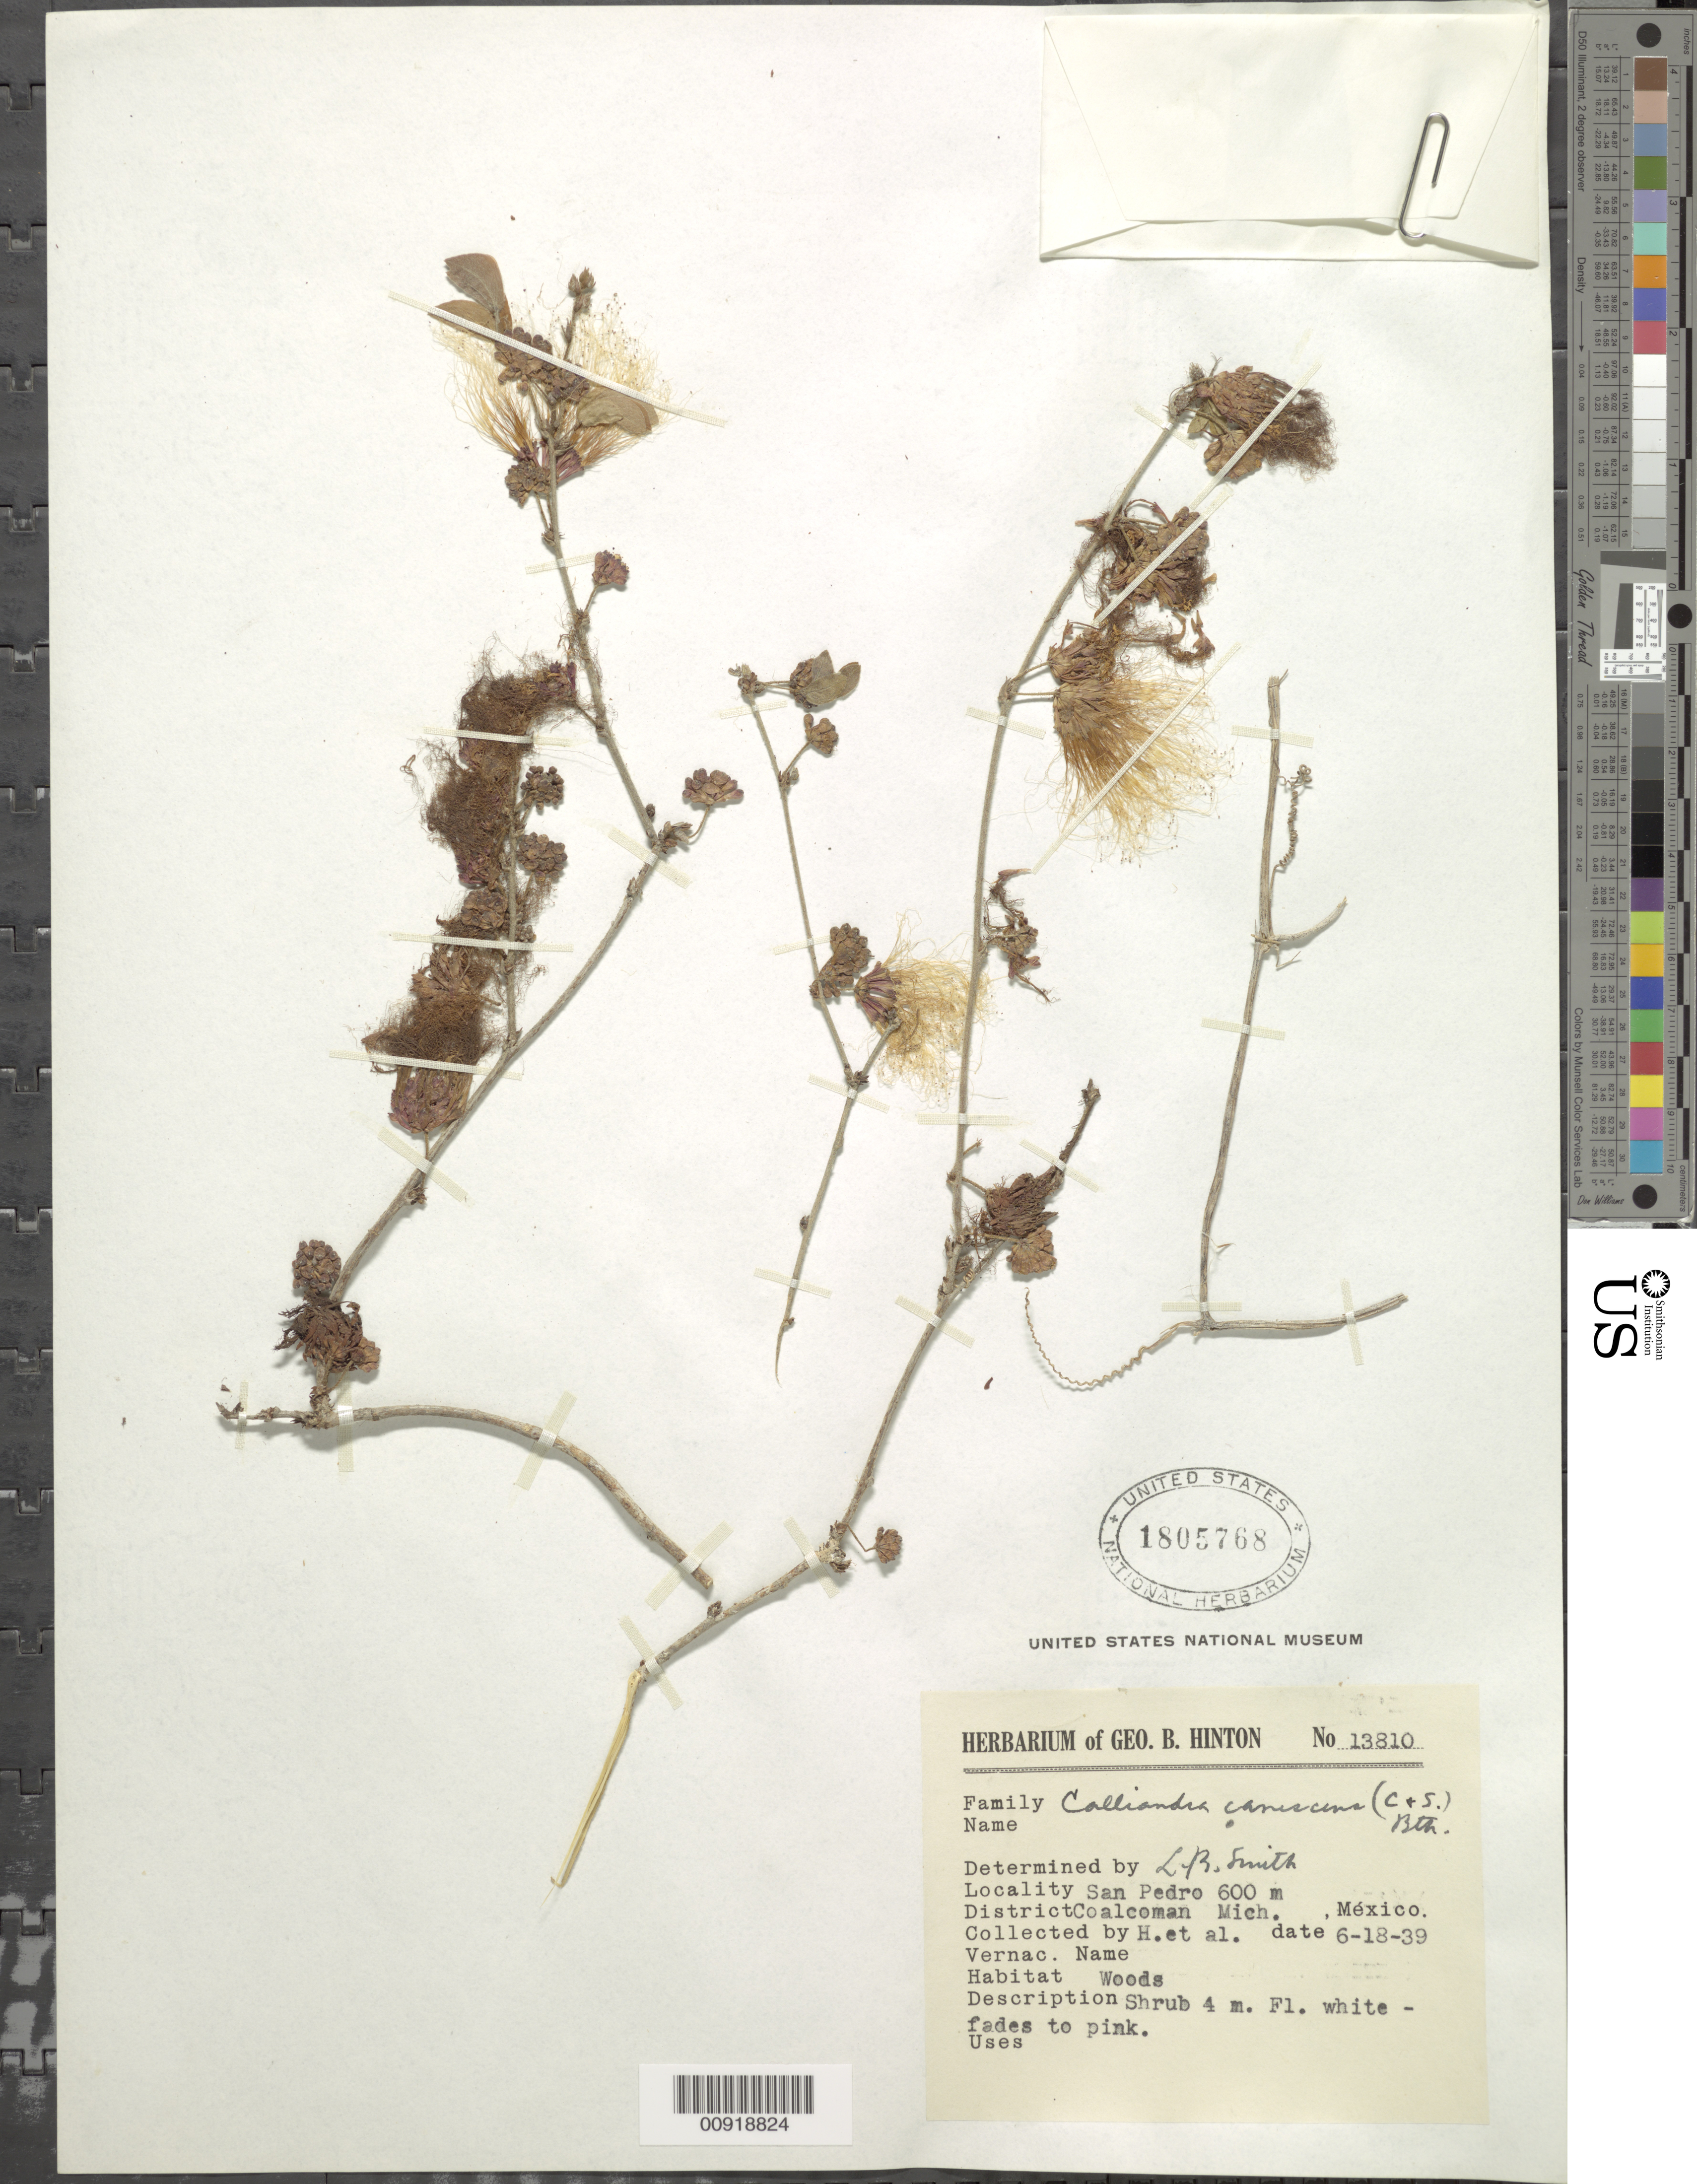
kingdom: Plantae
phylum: Tracheophyta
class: Magnoliopsida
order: Fabales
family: Fabaceae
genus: Calliandra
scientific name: Calliandra canescens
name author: (Schltdl.) Benth.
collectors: G. B. Hinton & et al.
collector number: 13810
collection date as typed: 18 Jun 1939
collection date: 1939-06-18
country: Mexico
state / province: Michoacán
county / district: Coalcomán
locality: San Pedro, District Coalcomán, Michoacán.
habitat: Woods.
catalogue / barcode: US 1805768